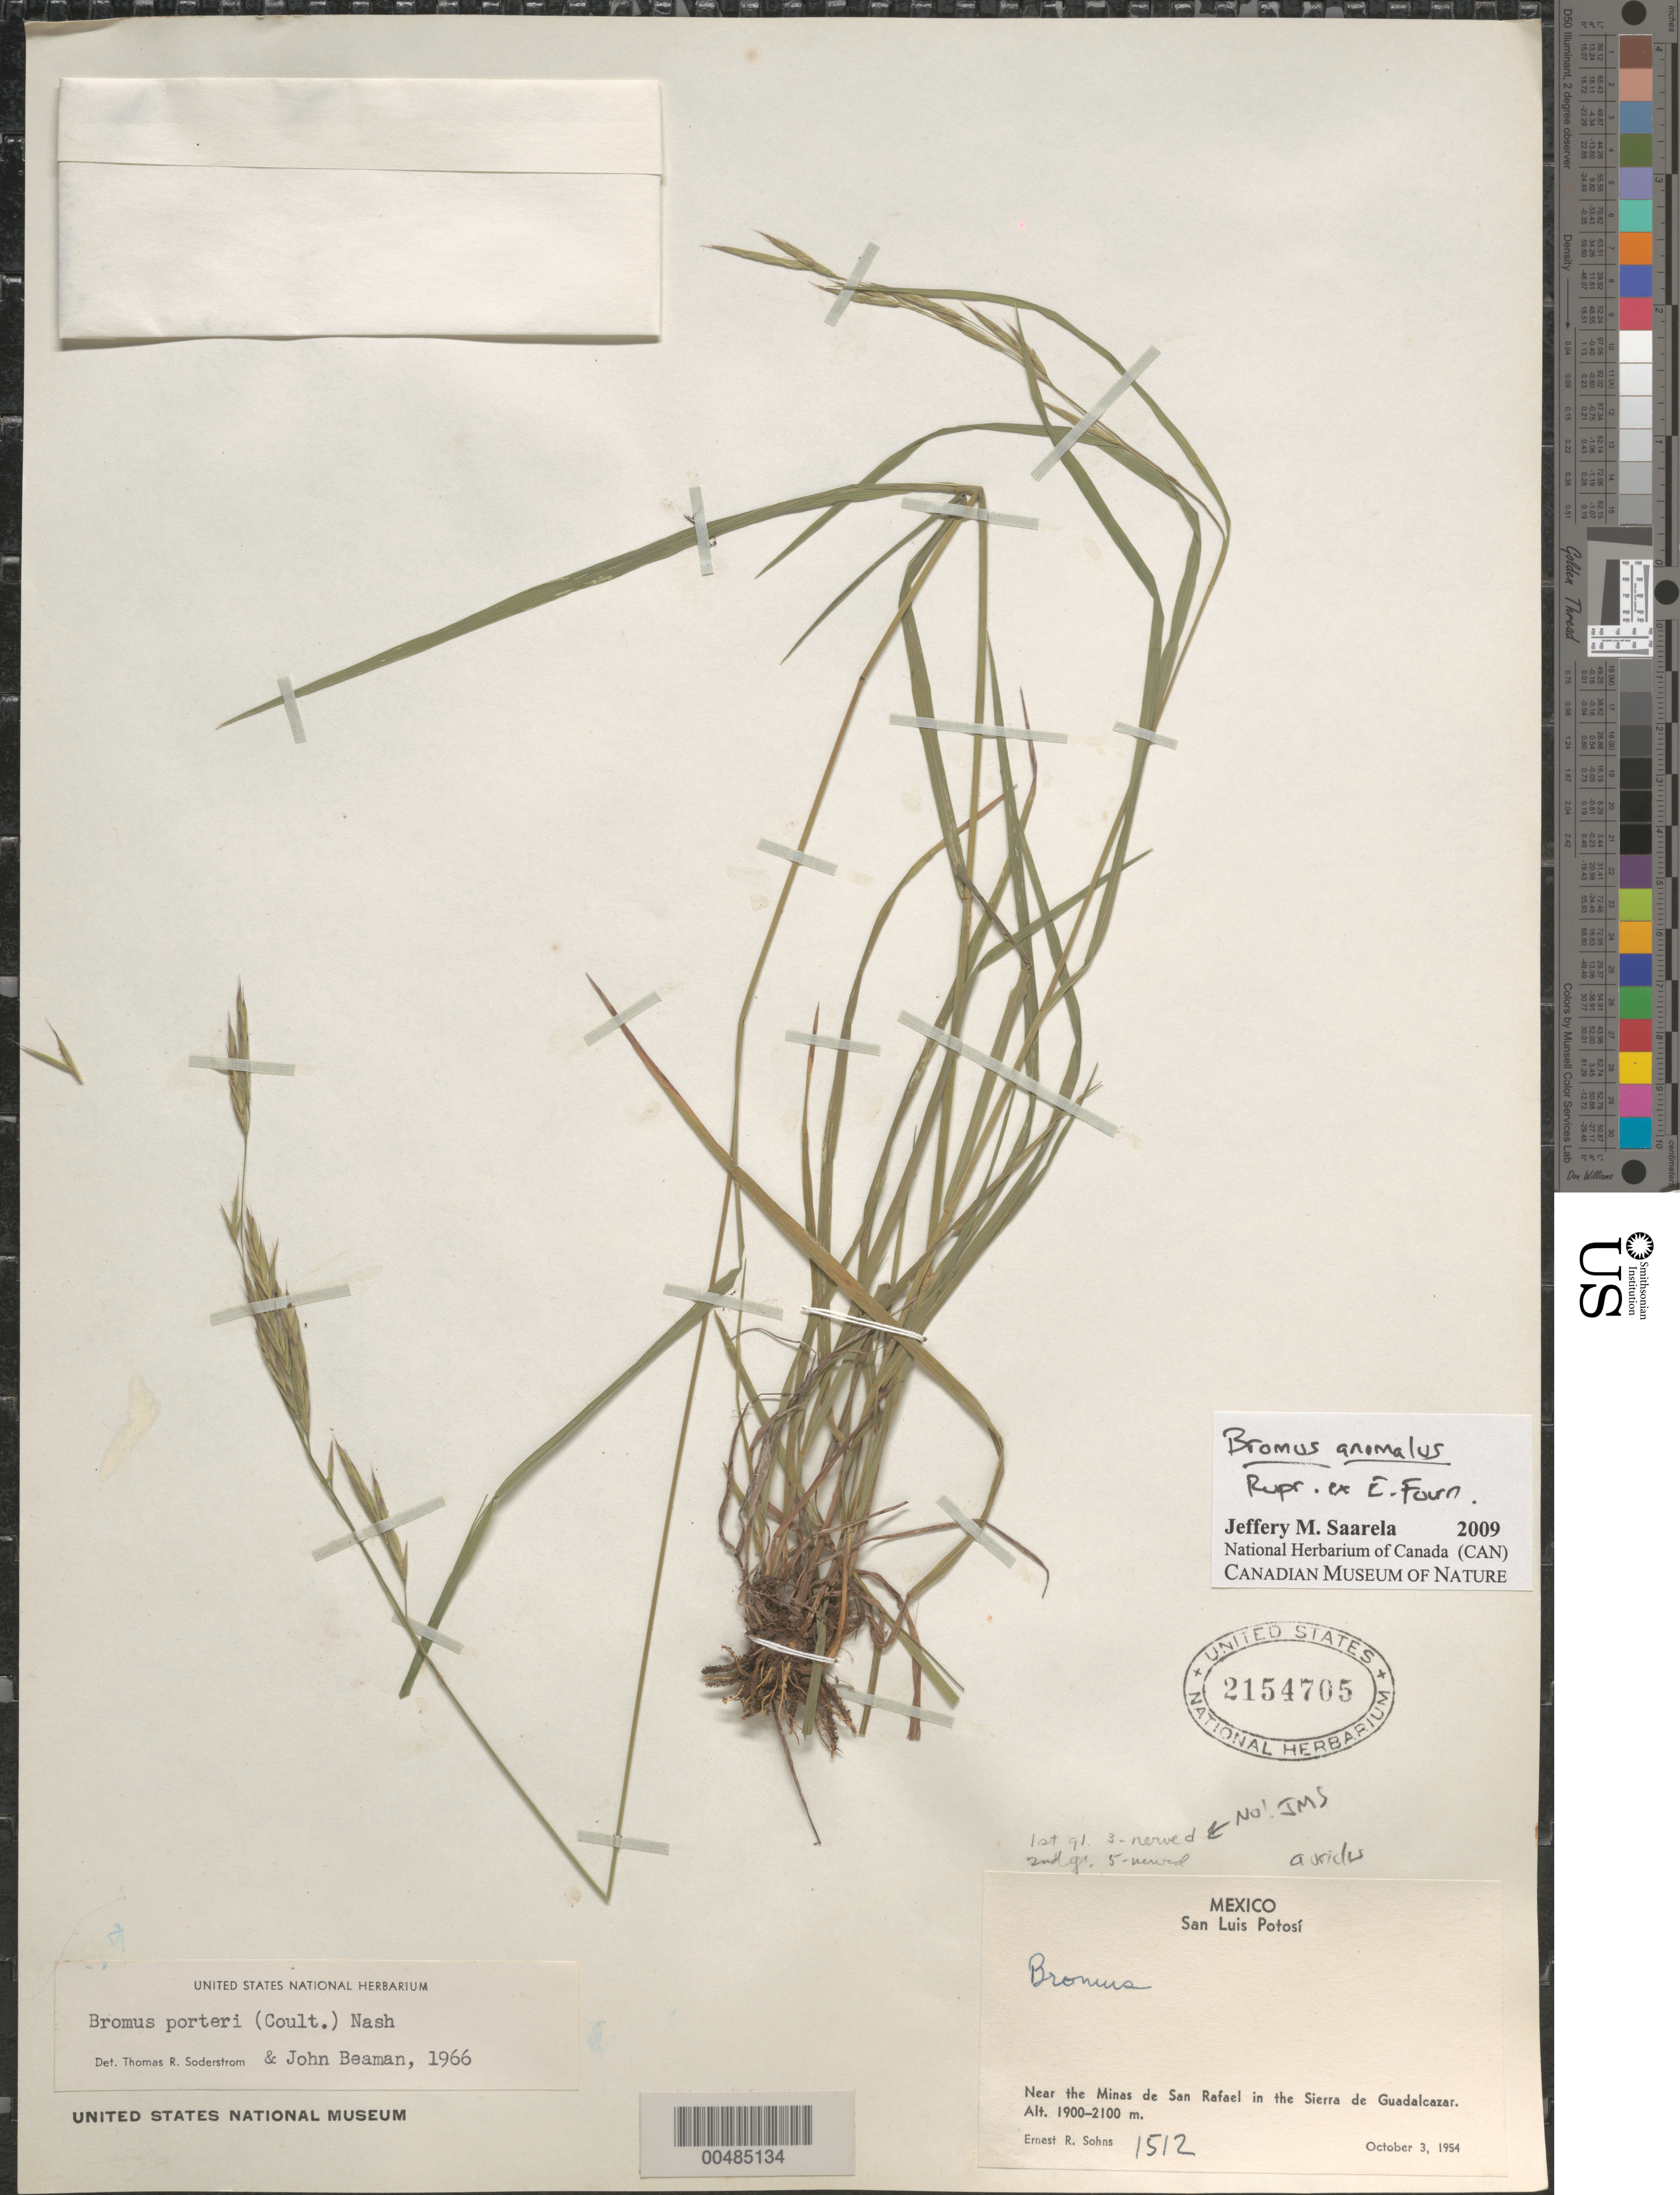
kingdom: Plantae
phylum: Tracheophyta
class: Liliopsida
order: Poales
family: Poaceae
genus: Bromus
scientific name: Bromus anomalus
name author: Rupr. ex E. Fourn.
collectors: E. R. Sohns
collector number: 1512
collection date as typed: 3 Oct 1954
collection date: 1954-10-03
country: Mexico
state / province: San Luis Potosi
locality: Near the Minas de San Rafael in the Sierra de Guadalcazar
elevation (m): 1900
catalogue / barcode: US 2154705